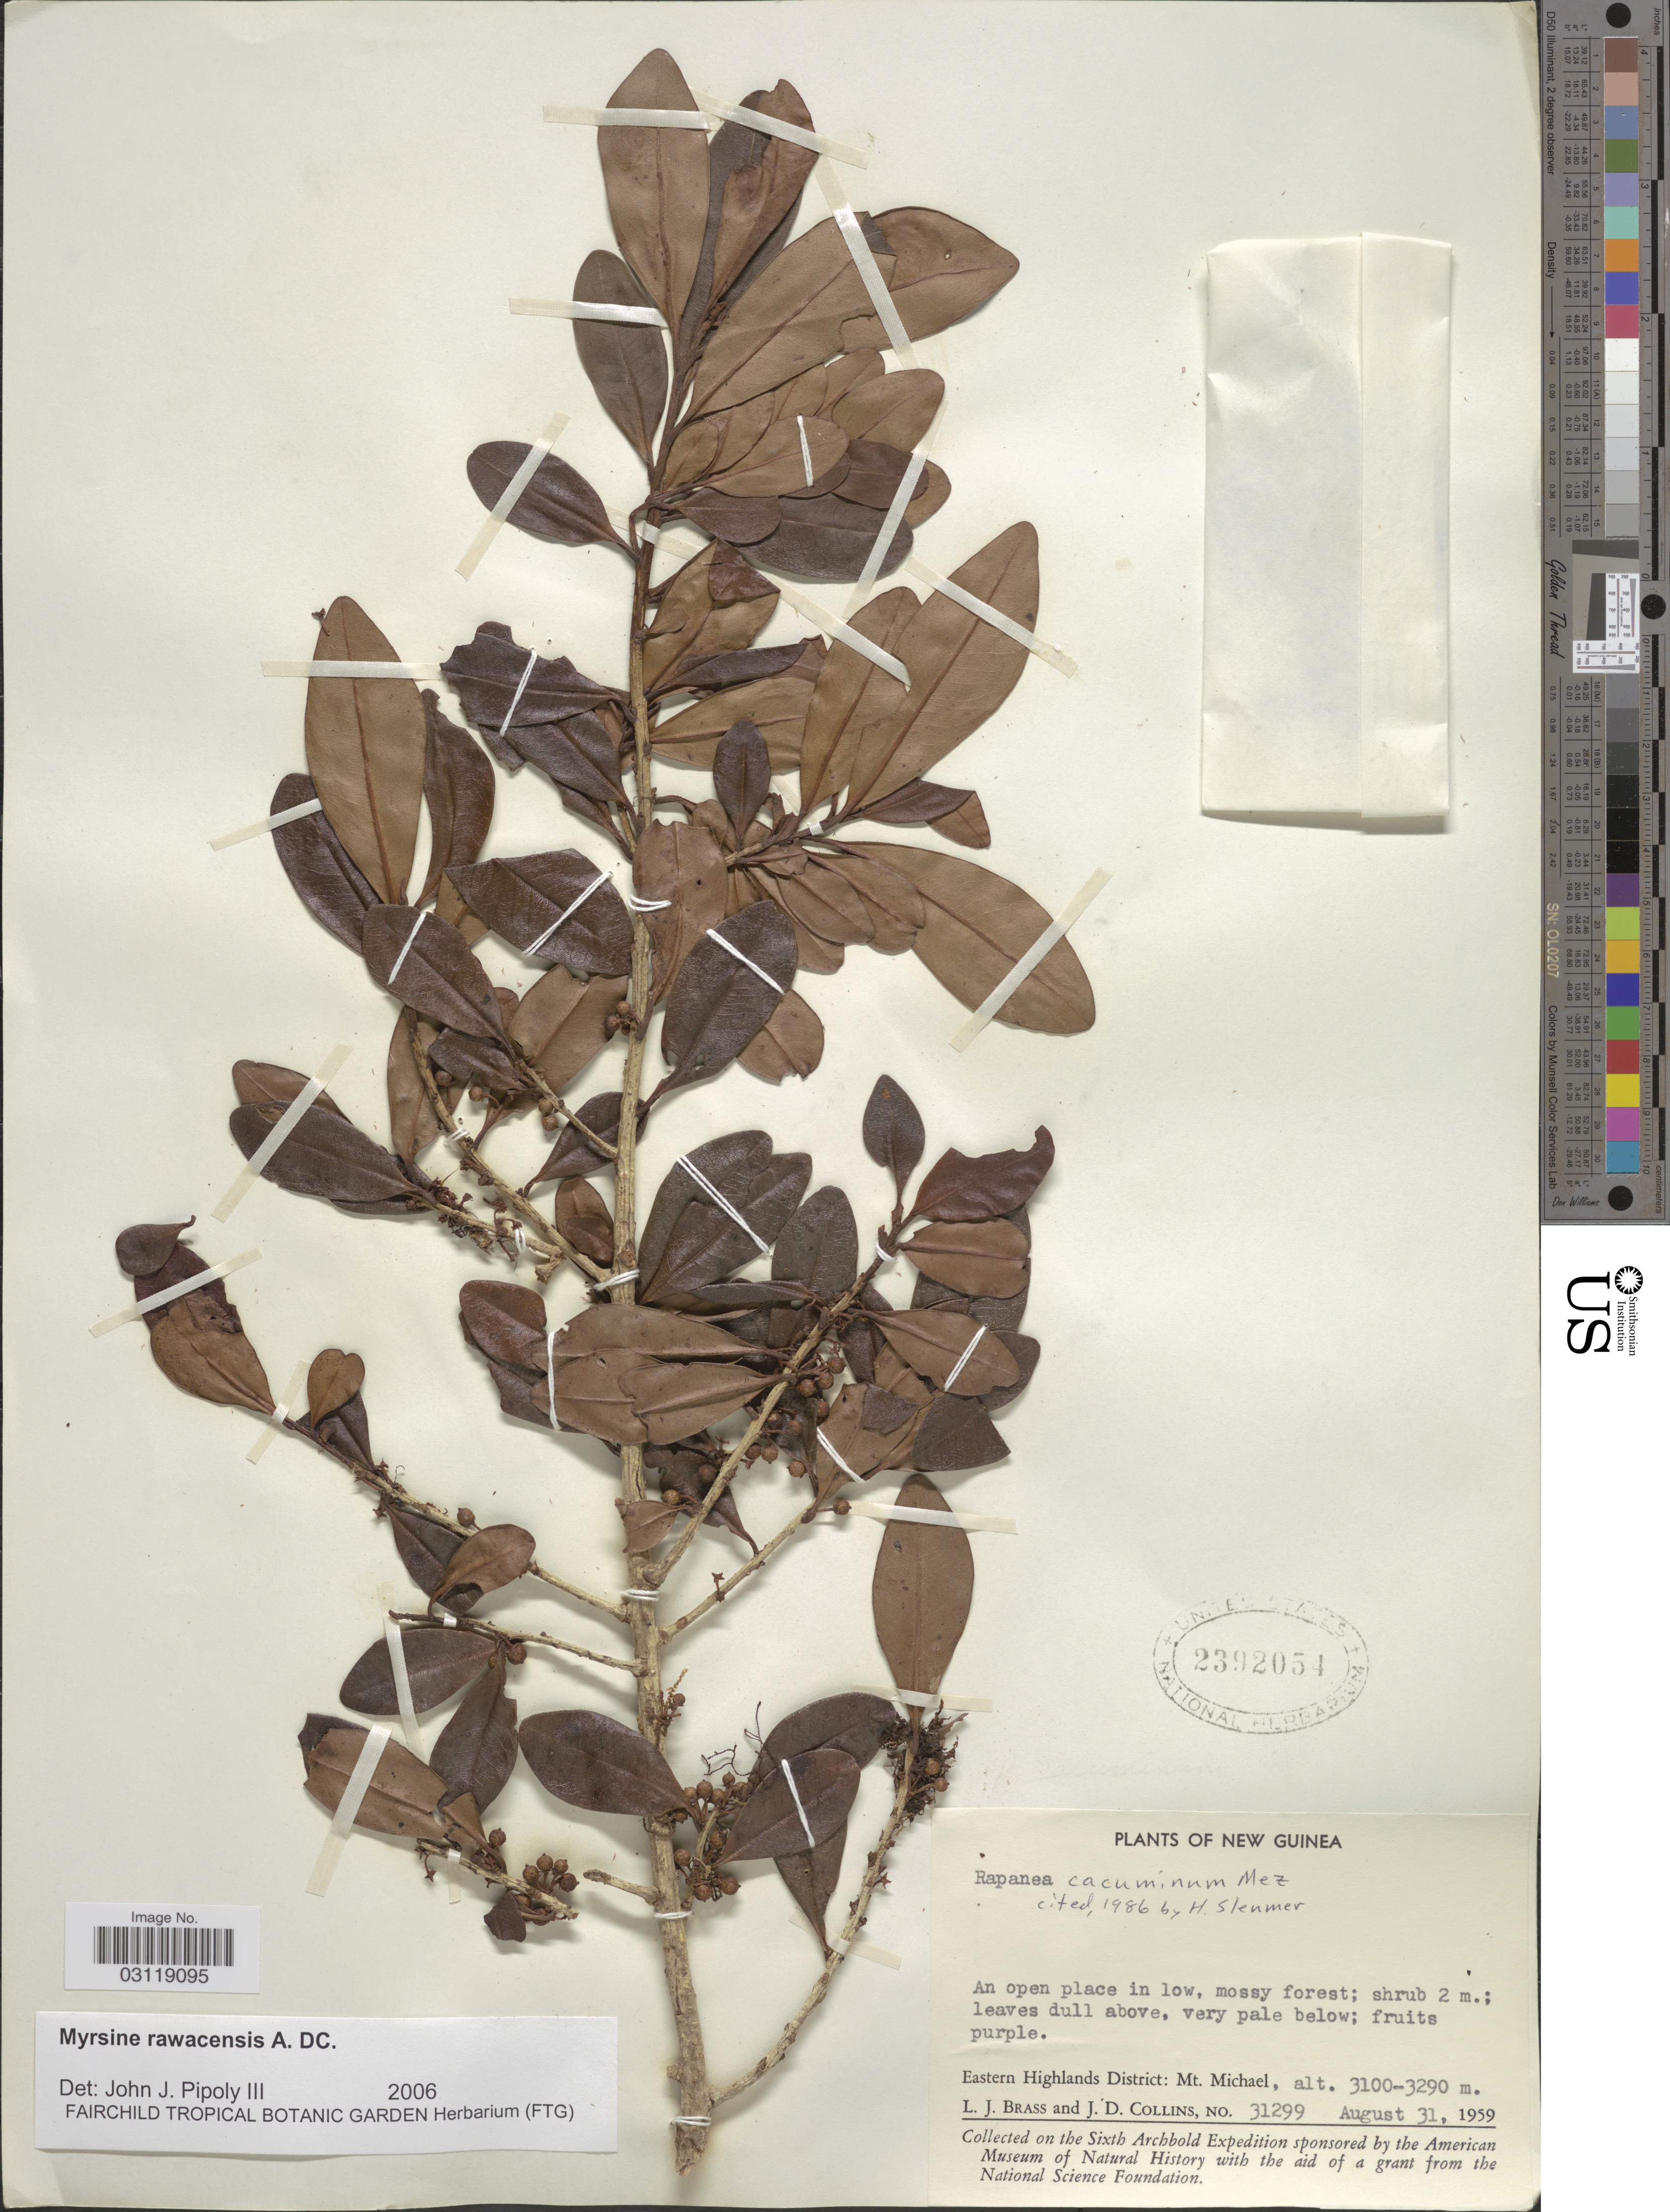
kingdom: Plantae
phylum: Tracheophyta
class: Magnoliopsida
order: Ericales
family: Primulaceae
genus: Rapanea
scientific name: Rapanea rawacensis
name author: (A. DC.) Mez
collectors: L. J. Brass & J. Collins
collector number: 31299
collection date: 1959-08-31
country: Papua New Guinea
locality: New Guinea. Eastern Highlands District: Mt. Michael.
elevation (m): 3100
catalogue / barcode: US 2392054